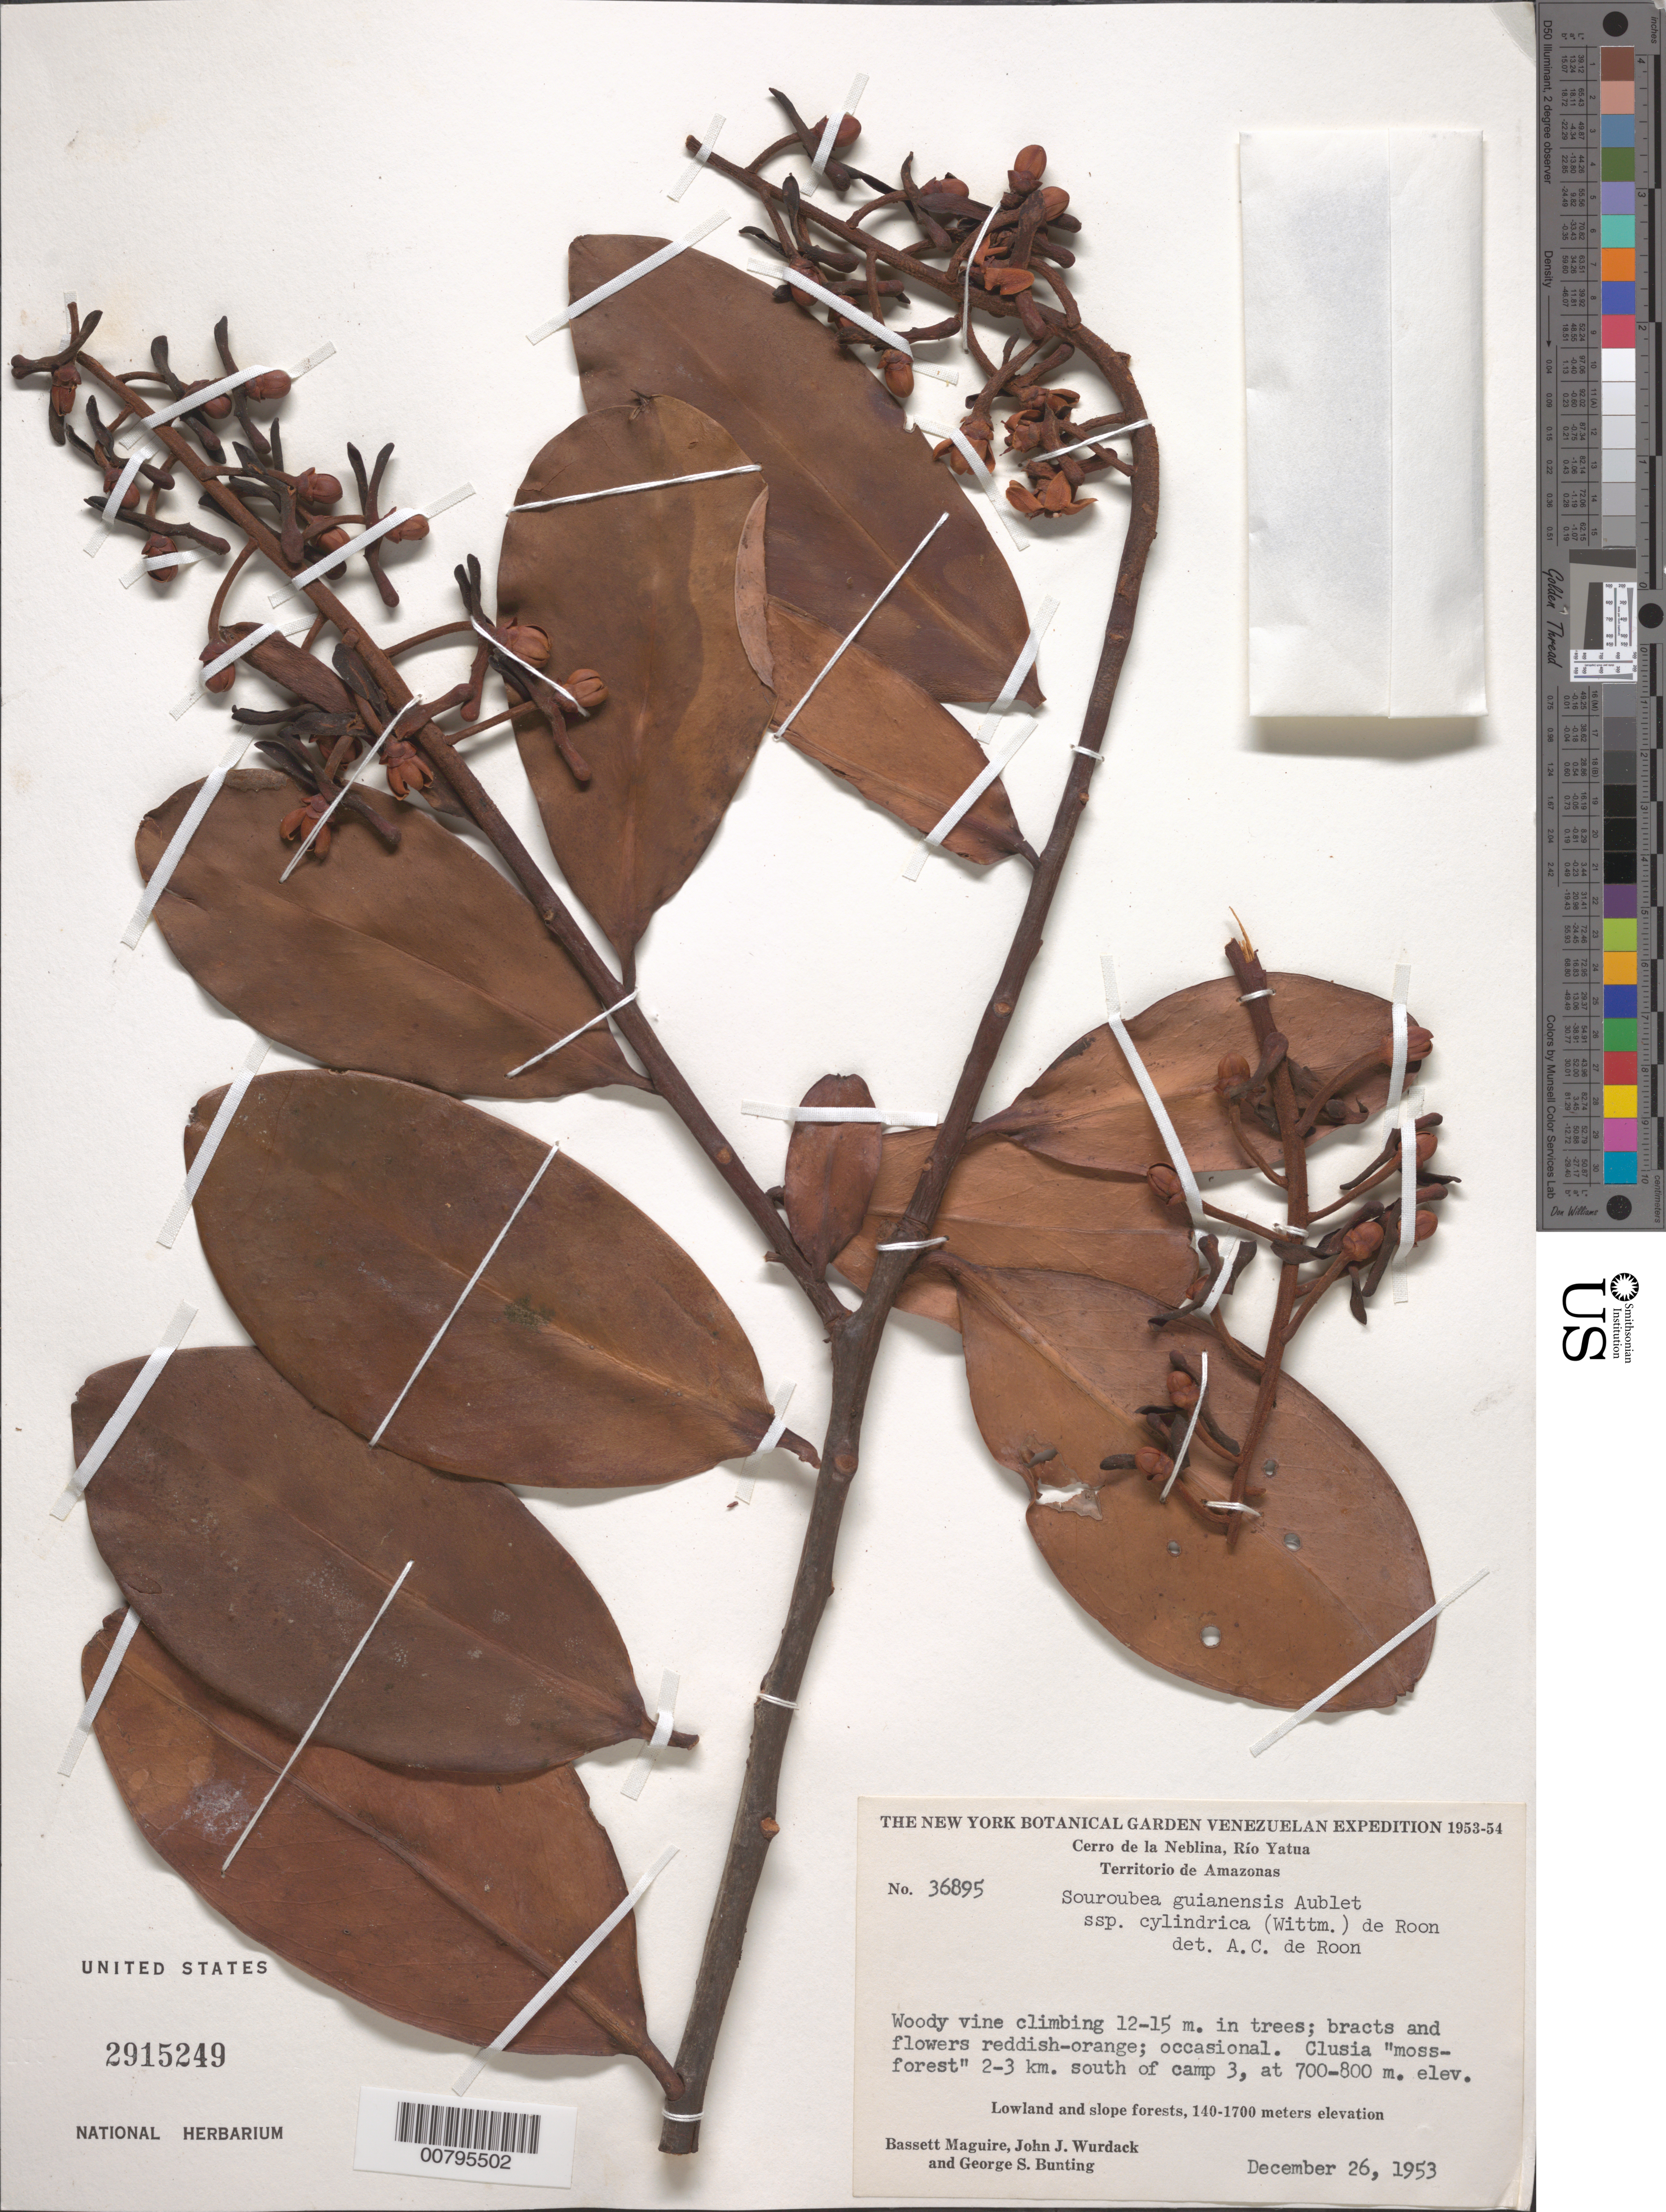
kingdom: Plantae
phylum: Tracheophyta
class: Magnoliopsida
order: Ericales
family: Marcgraviaceae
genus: Souroubea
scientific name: Souroubea guianensis subsp. cylindrica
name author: (Wittm.) de Roon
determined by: de Roon, A. C.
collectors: B. Maguire, J. J. Wurdack & G. S. Bunting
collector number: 36895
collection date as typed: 26-Dec-53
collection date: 1953-12-26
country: Venezuela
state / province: Amazonas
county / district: Río Negro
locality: Cerro de la Neblina, Río Yatua, 2-3 km south of Camp 3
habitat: Clusia "moss-forest"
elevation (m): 700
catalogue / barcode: US 2915249